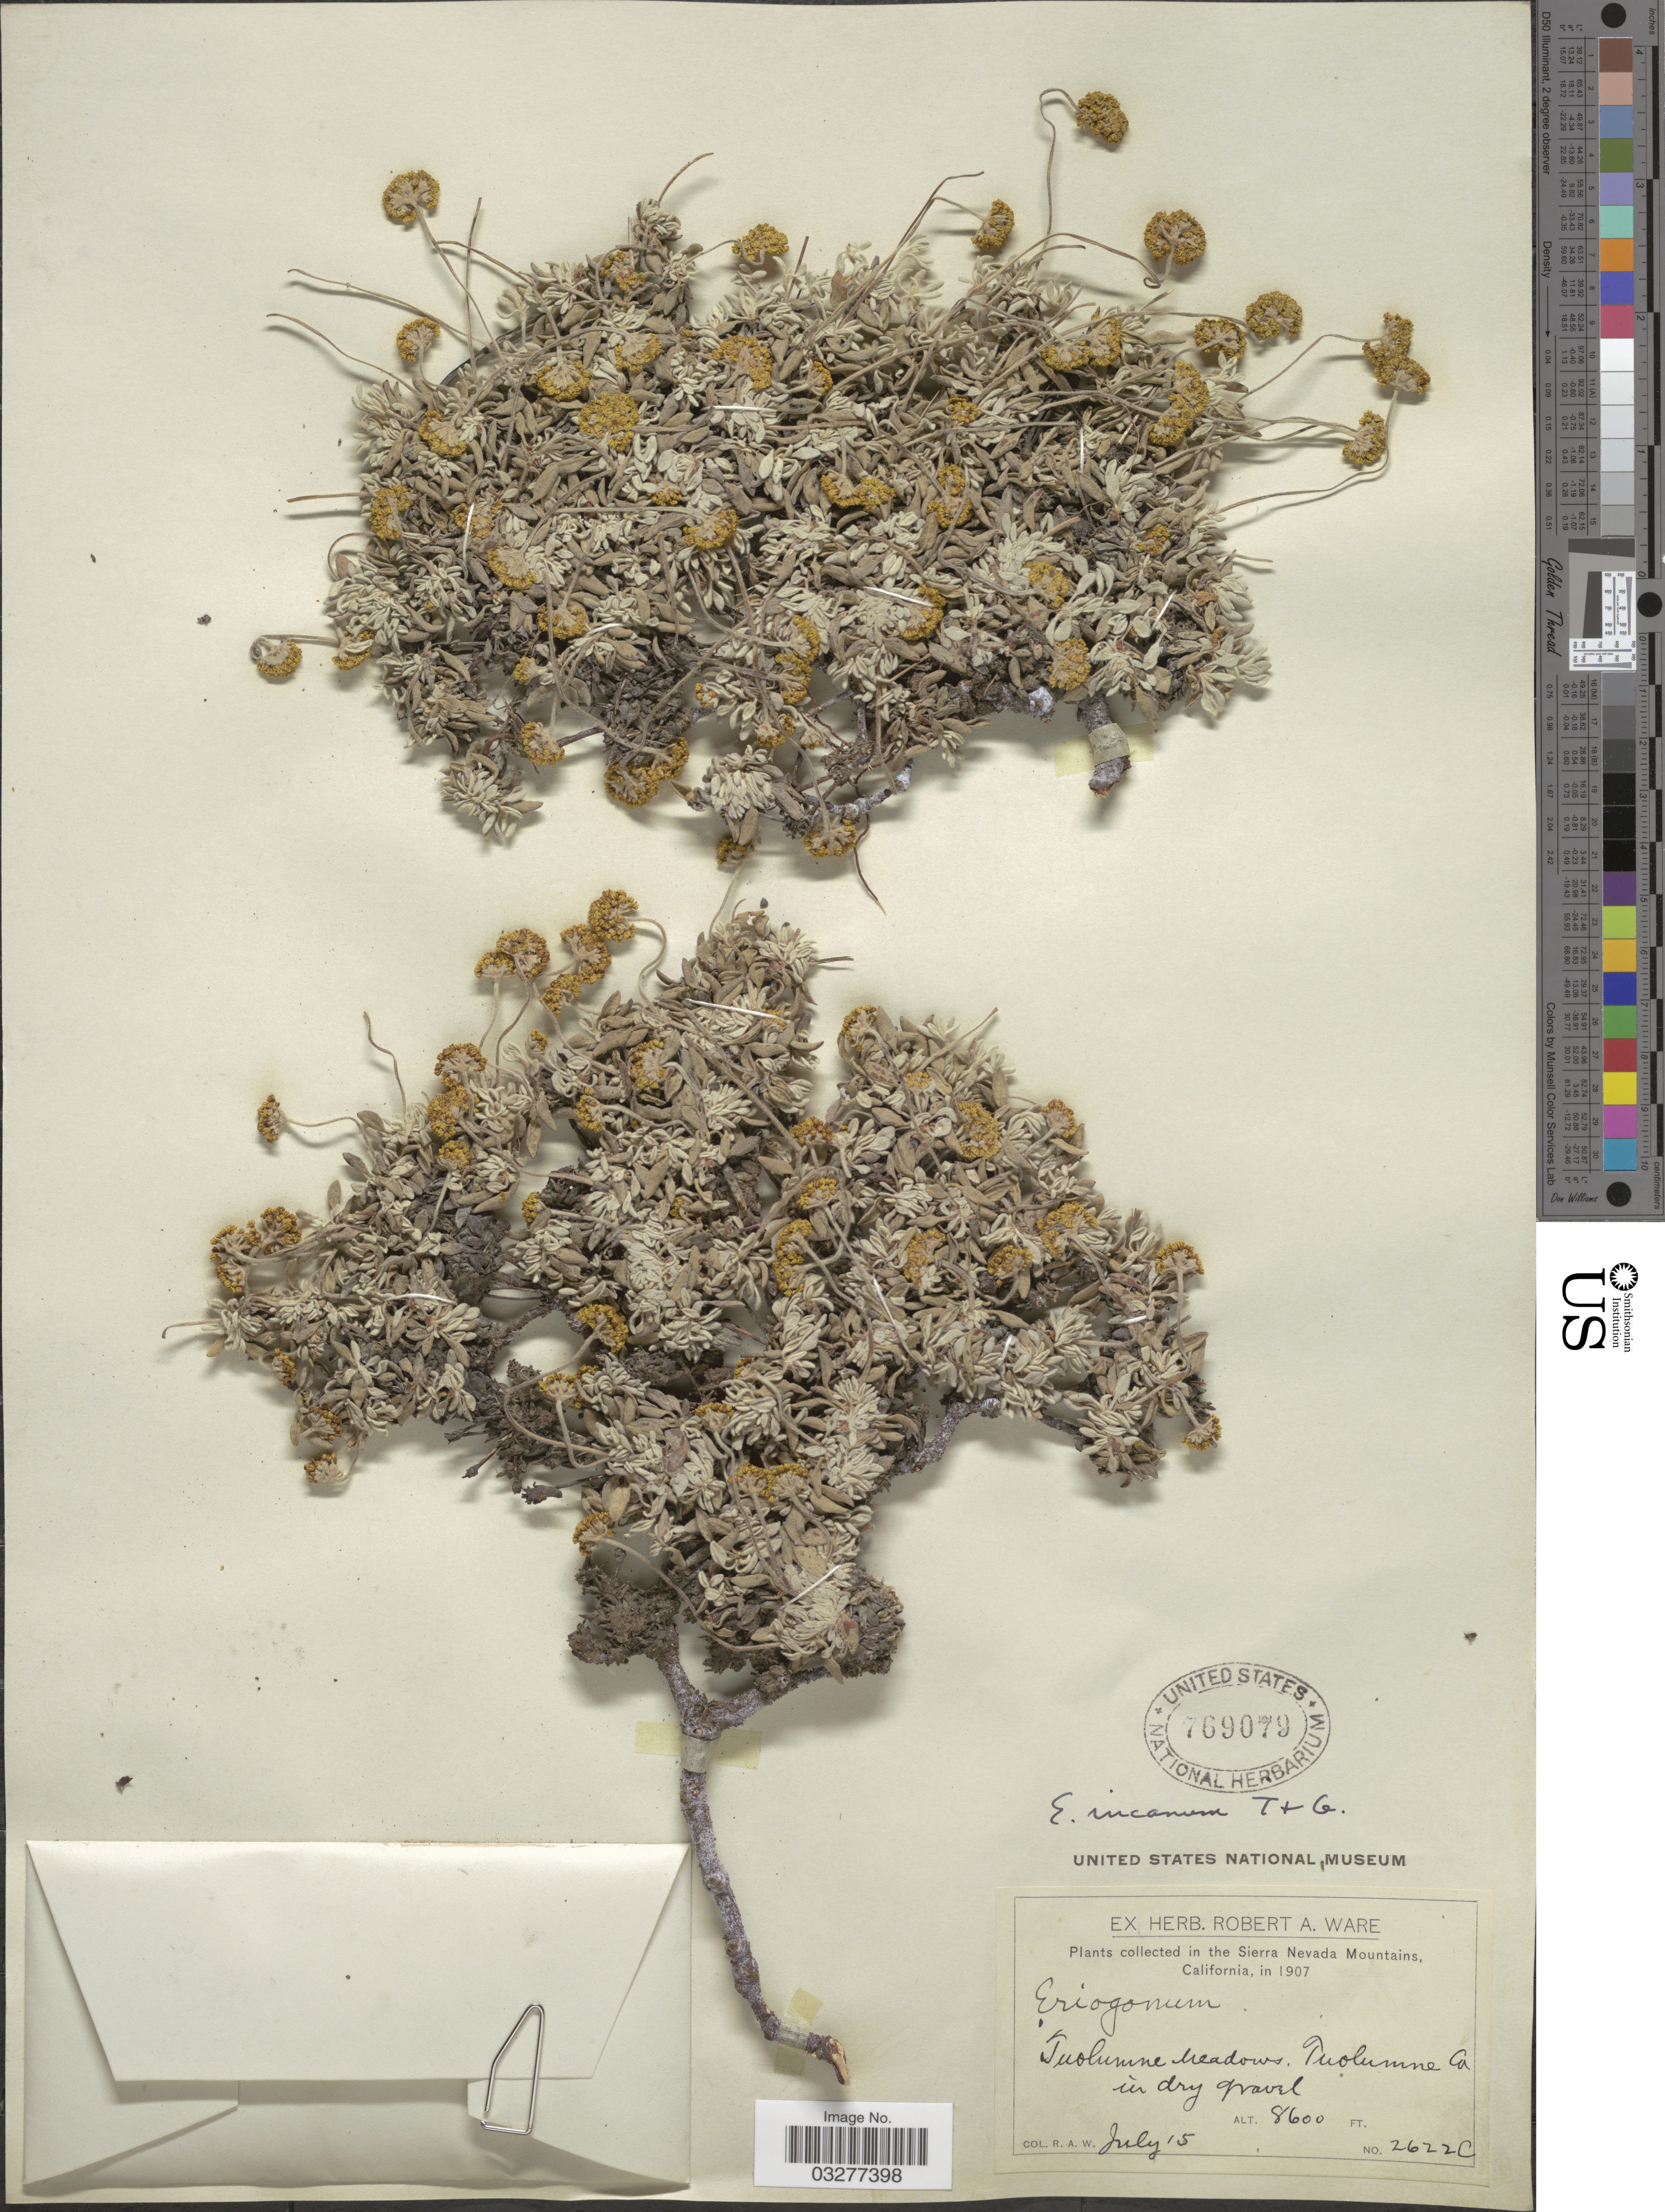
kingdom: Plantae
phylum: Tracheophyta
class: Magnoliopsida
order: Caryophyllales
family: Polygonaceae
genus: Eriogonum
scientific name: Eriogonum incanum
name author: Torr. & A. Gray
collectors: R. Ware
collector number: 2622C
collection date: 1907-07-15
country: United States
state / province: California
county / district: Tuolumne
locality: Sierra Nevada Mountains. Tuolumne Meadows, Tuolumne Co.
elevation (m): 2621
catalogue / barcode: US 769079